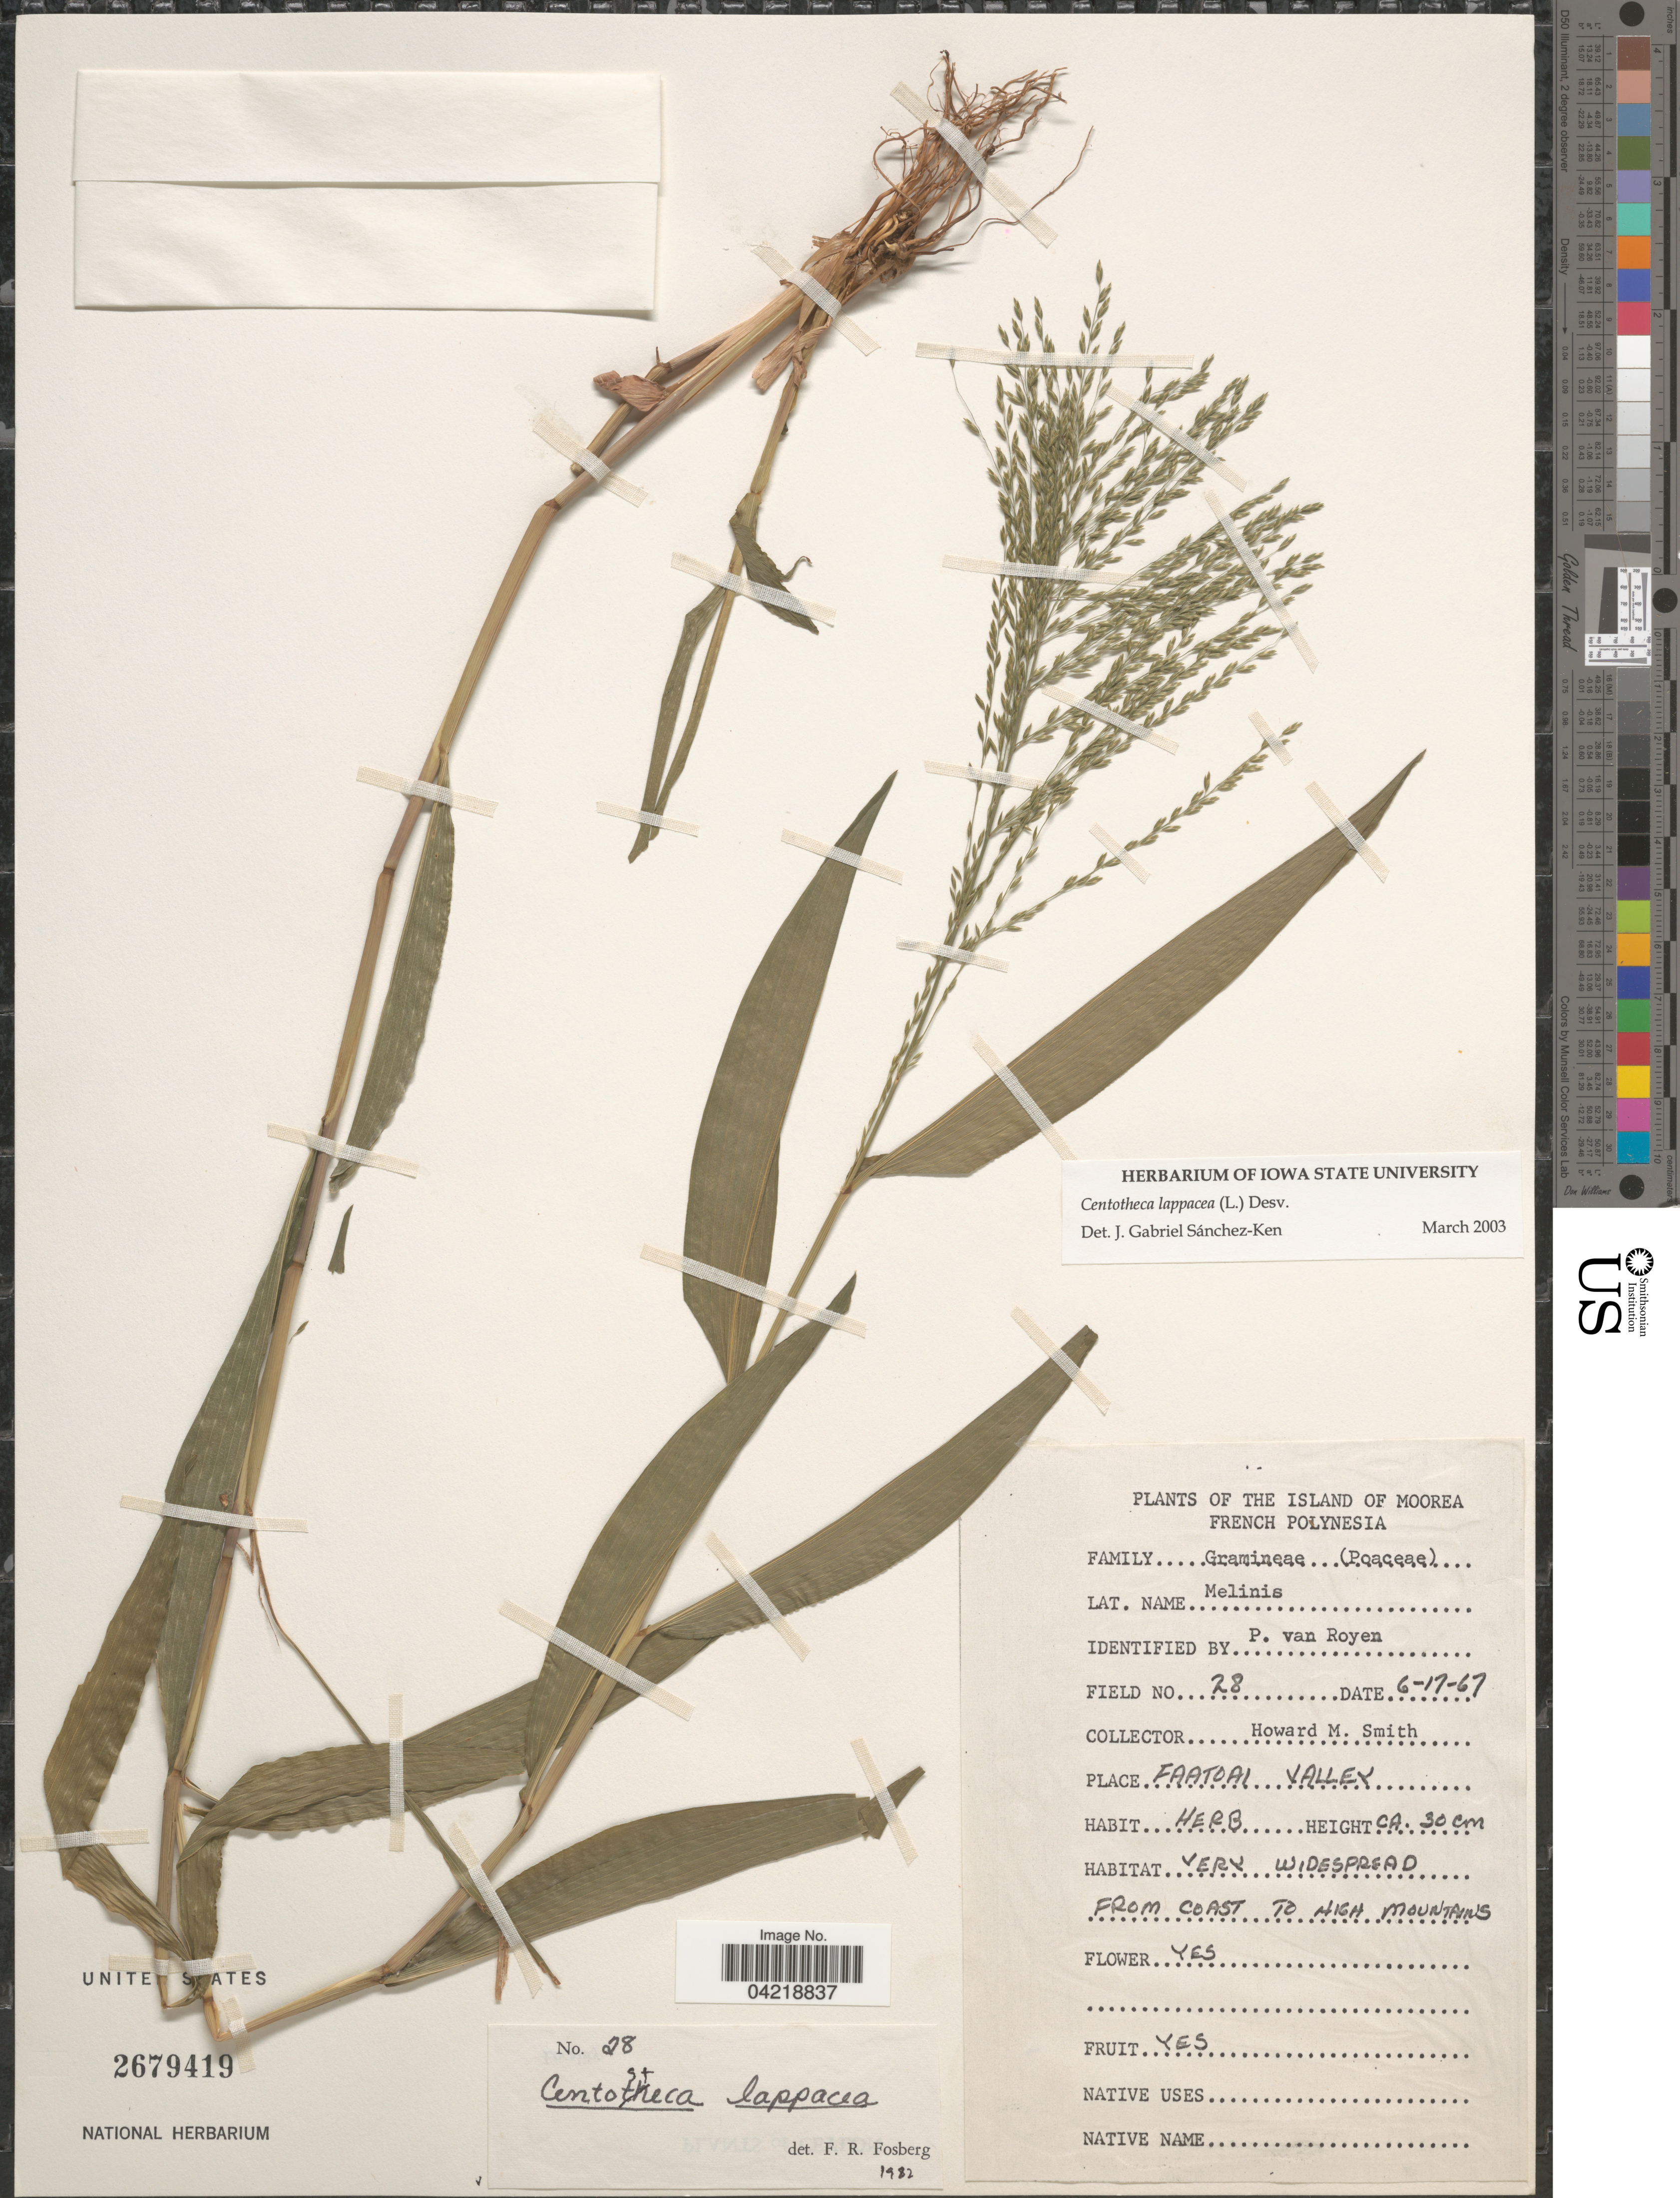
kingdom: Plantae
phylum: Tracheophyta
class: Liliopsida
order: Poales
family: Poaceae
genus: Centotheca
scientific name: Centotheca lappacea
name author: (L.) Desv.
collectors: H. M. Smith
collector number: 28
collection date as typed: Transcribed d/m/y: 17/6/67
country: French Polynesia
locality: Island of Moorea. Faatoai valley.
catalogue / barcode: US 2679419